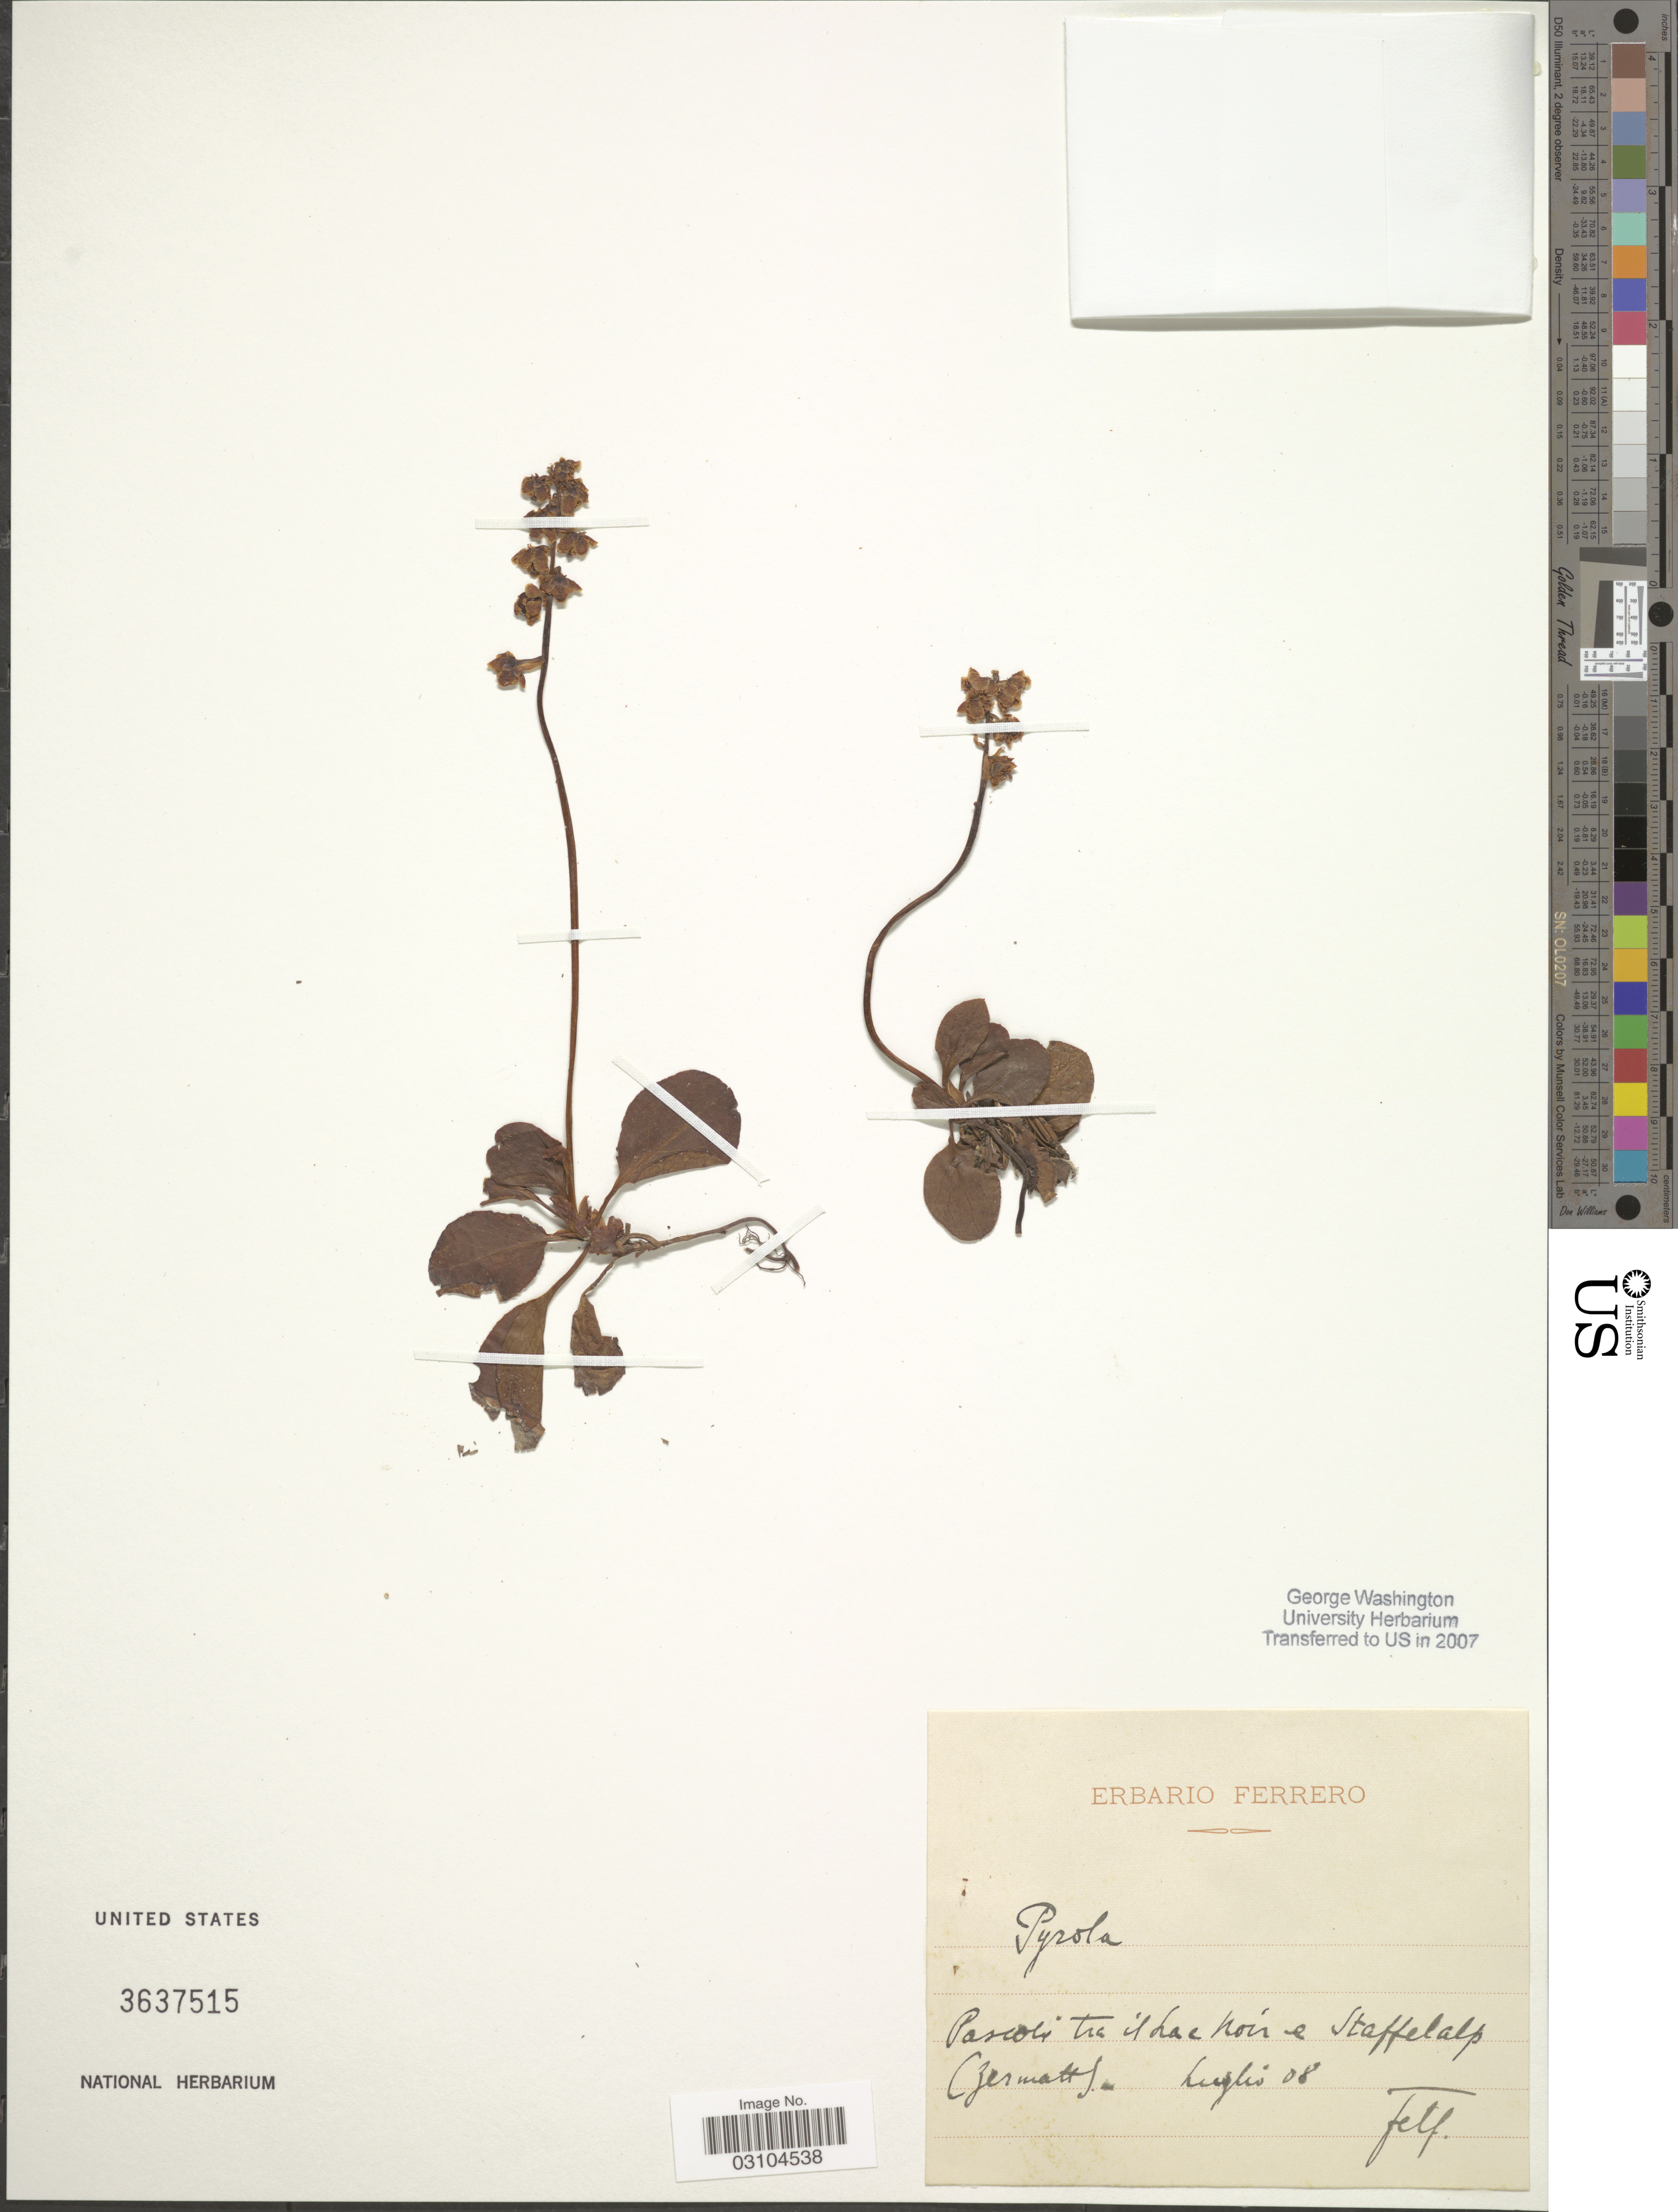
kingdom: Plantae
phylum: Tracheophyta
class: Magnoliopsida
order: Ericales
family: Ericaceae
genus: Pyrola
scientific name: Pyrola sp.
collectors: F. Ferrero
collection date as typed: Transcribed d/m/y: /7/8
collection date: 1908-07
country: Switzerland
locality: Pascoli tra il Lac Noir e Staffelalp (Zermatt).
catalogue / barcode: US 3637515